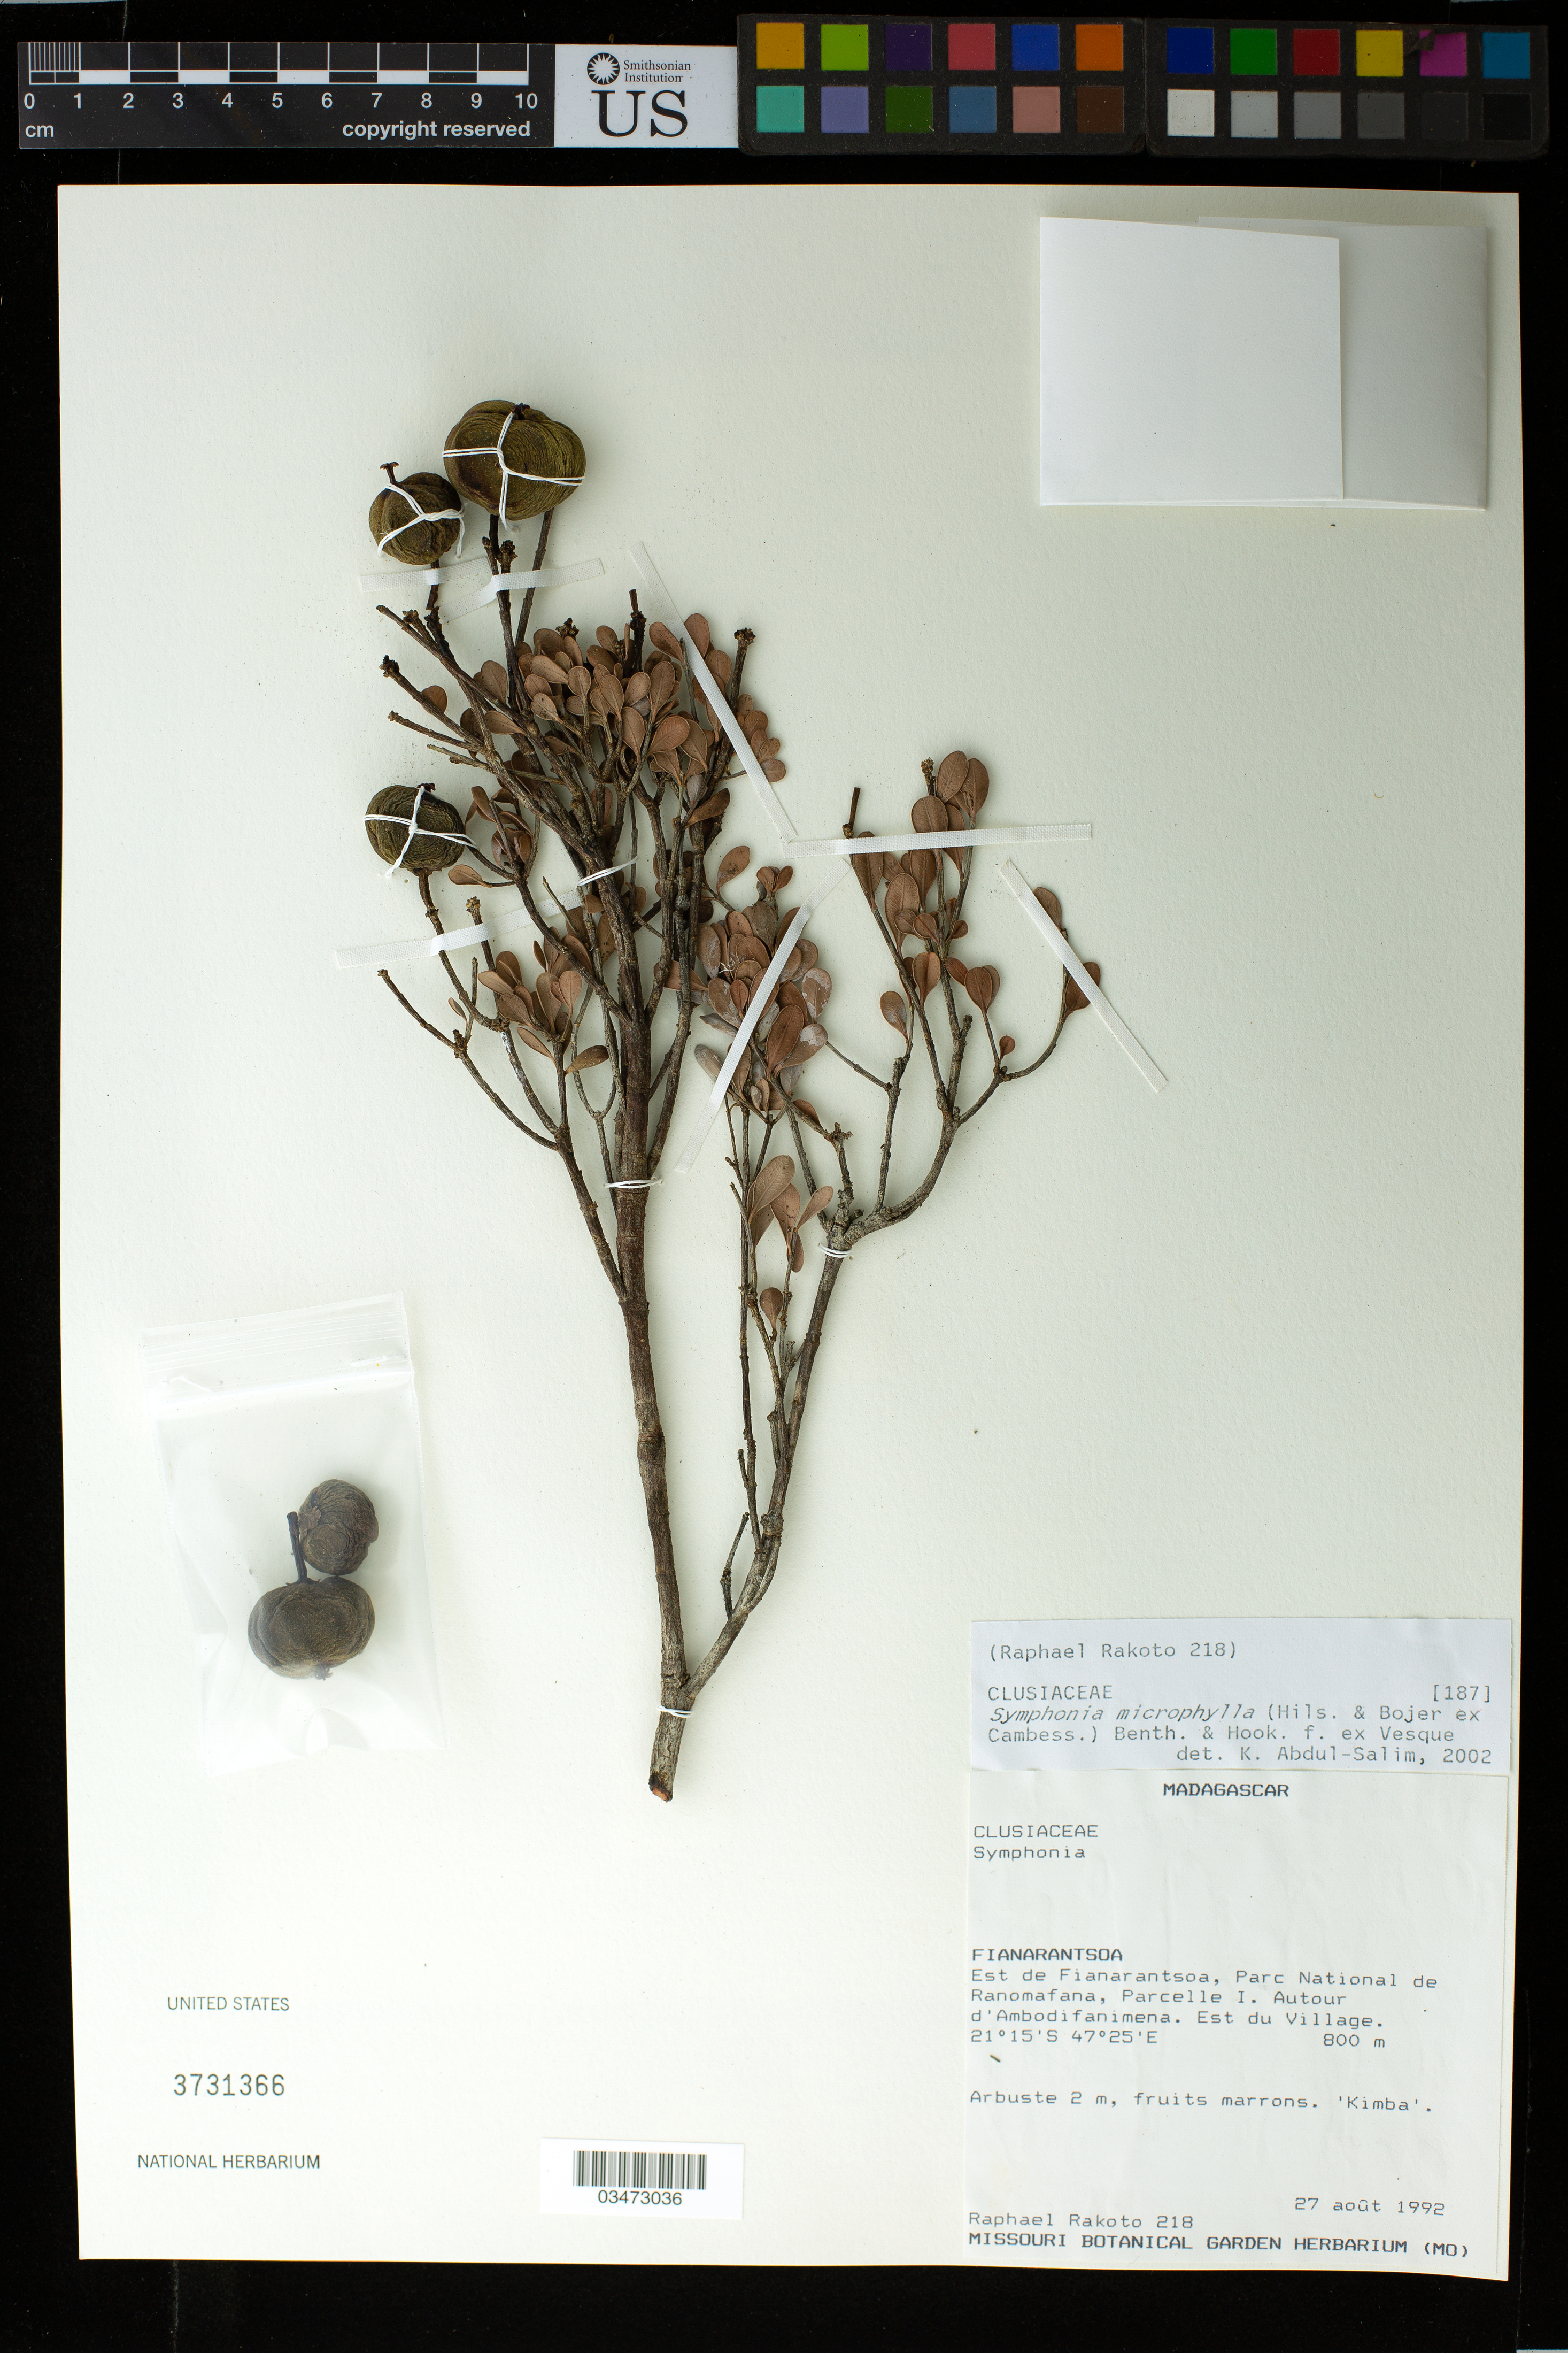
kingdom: Plantae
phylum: Tracheophyta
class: Magnoliopsida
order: Malpighiales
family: Clusiaceae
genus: Symphonia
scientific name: Symphonia microphylla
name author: (Hils. & Bojer ex Cambess.) Benth. & Hook. f. ex Vesque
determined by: Abdul-Salim, K.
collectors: R. Rakoto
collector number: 218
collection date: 1992-08-27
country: Madagascar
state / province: Vatovavy Fitovinany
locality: Est de Fianarantsoa, Parc National de Ranomafana, Parcelle I. Autour d'Ambodifanimena. Est du Village.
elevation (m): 800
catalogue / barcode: US 3731366